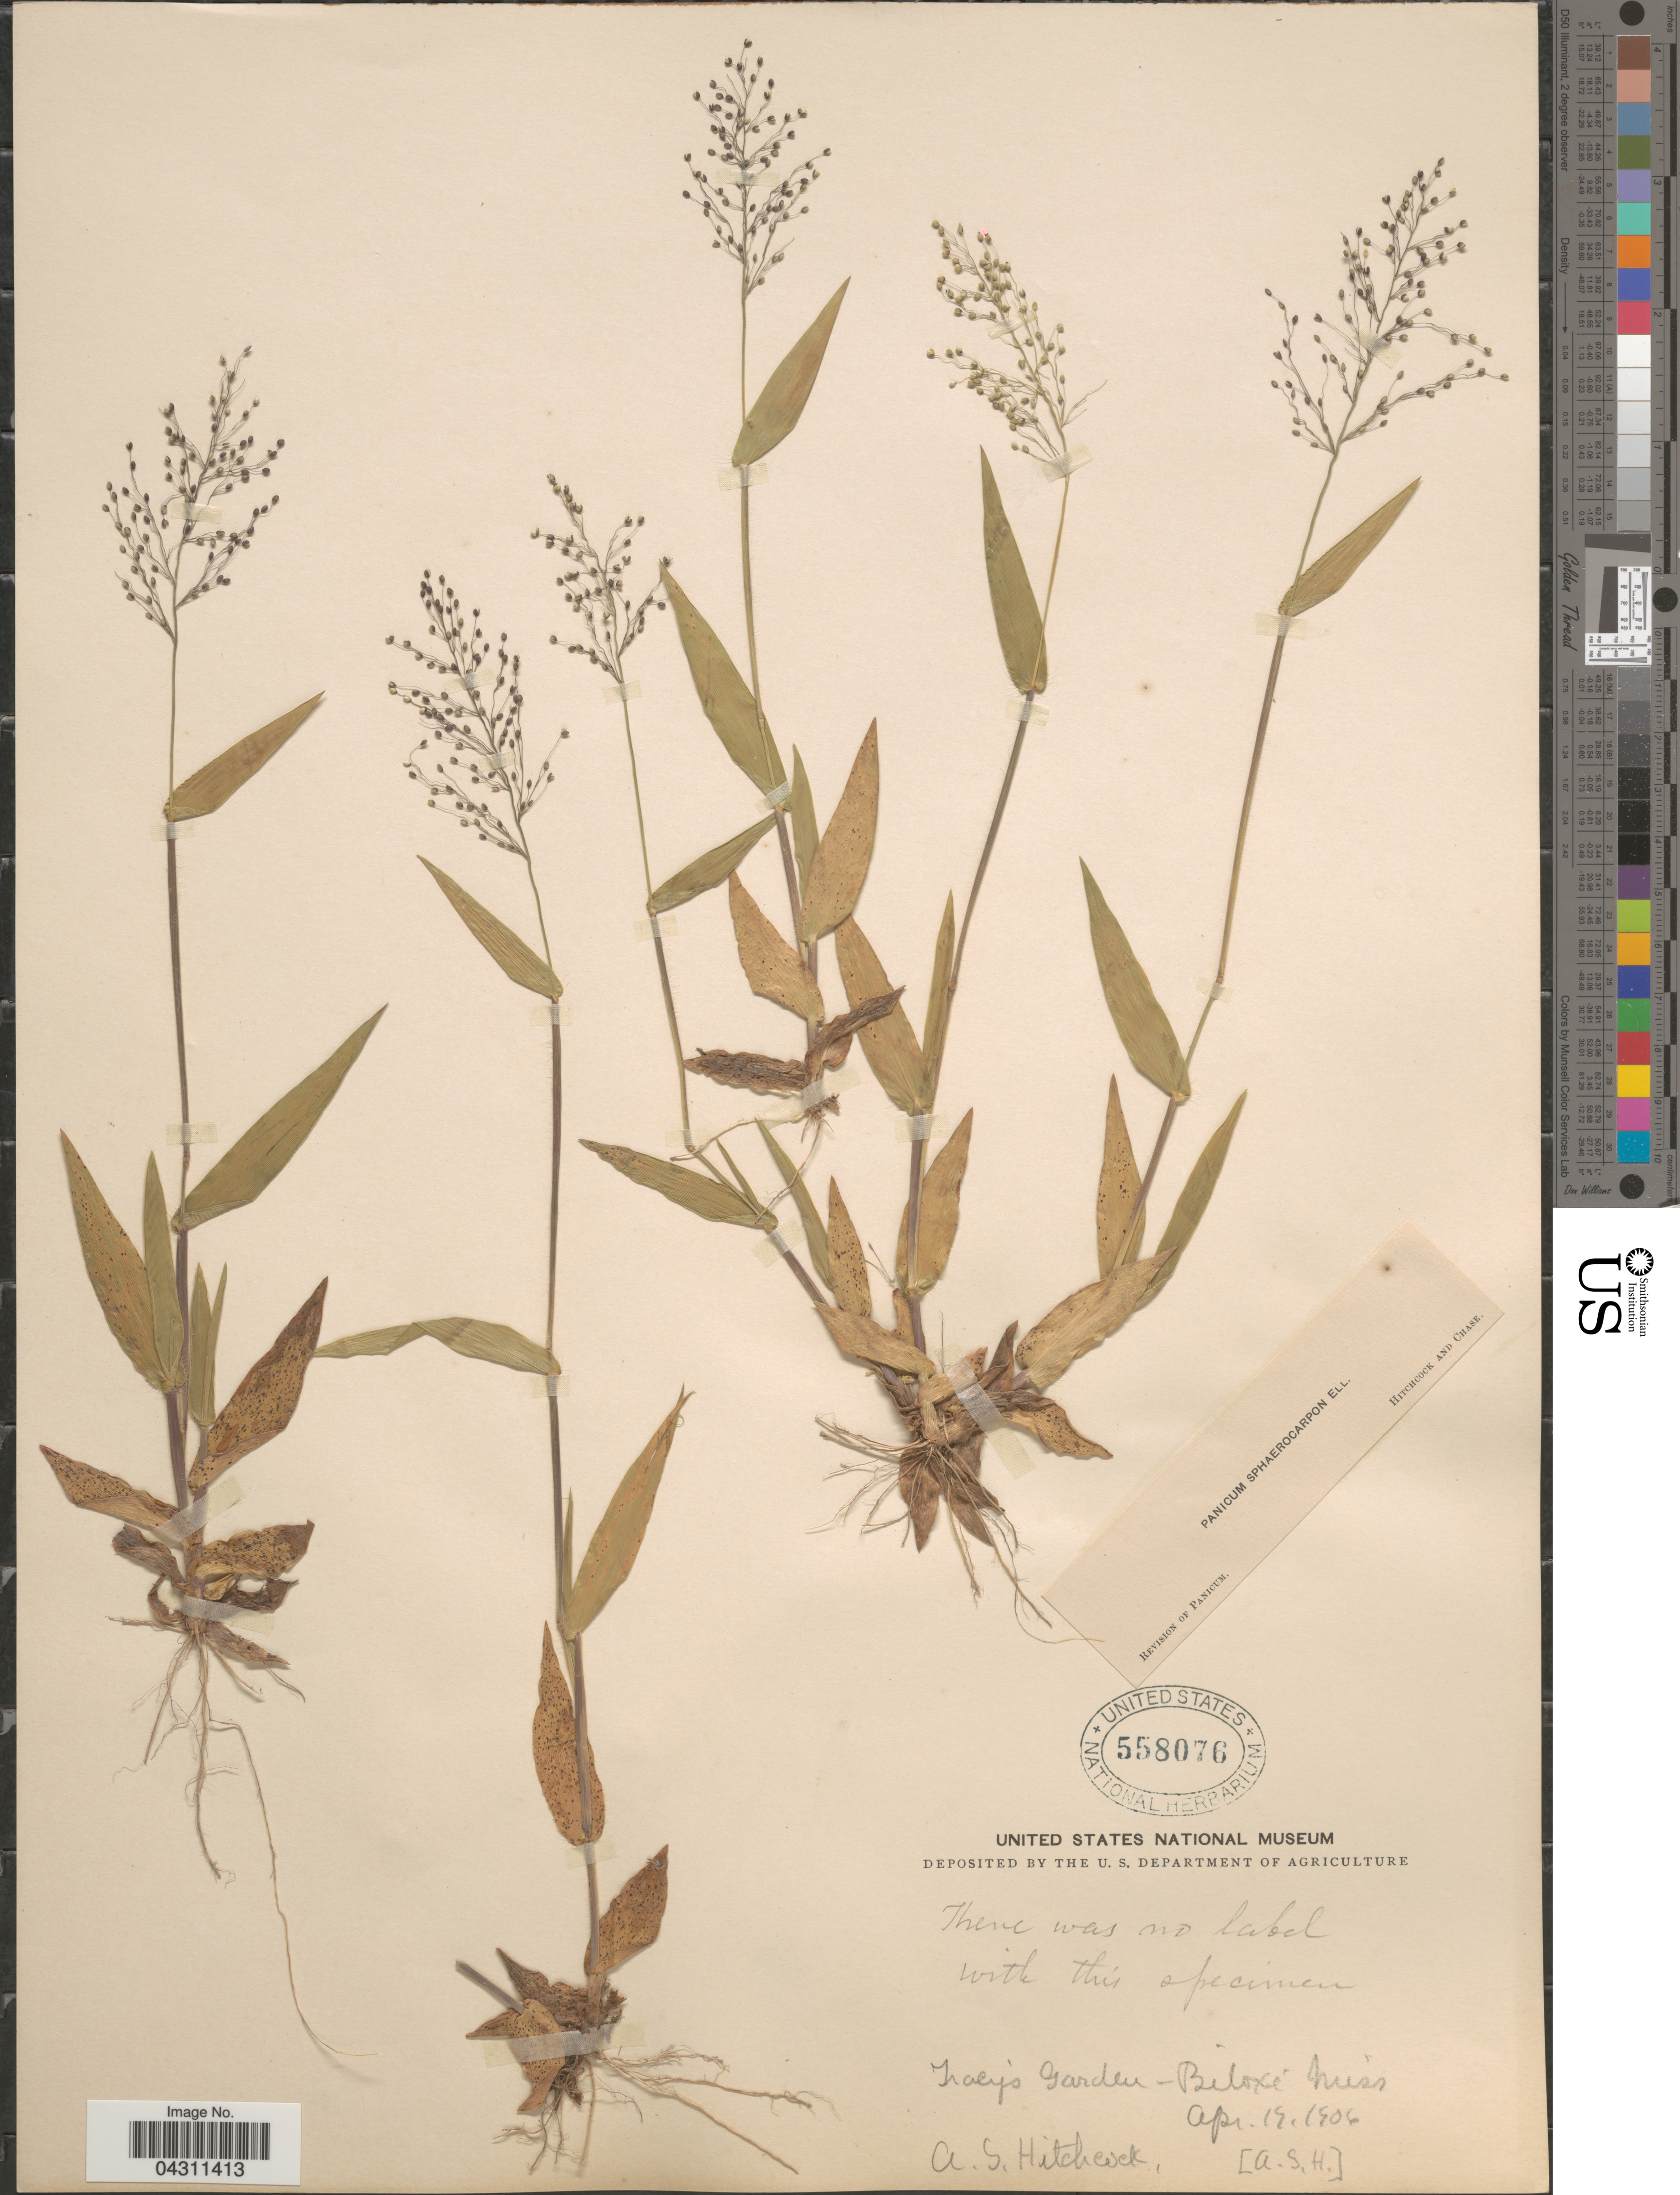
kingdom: Plantae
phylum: Tracheophyta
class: Liliopsida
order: Poales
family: Poaceae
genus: Dichanthelium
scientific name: Dichanthelium sphaerocarpon var. sphaerocarpon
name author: (Elliott) Gould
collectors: A. S. Hitchcock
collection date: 1906-04-19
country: United States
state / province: Mississippi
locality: Tracy's Garden-Biloxi.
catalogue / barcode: US 558076